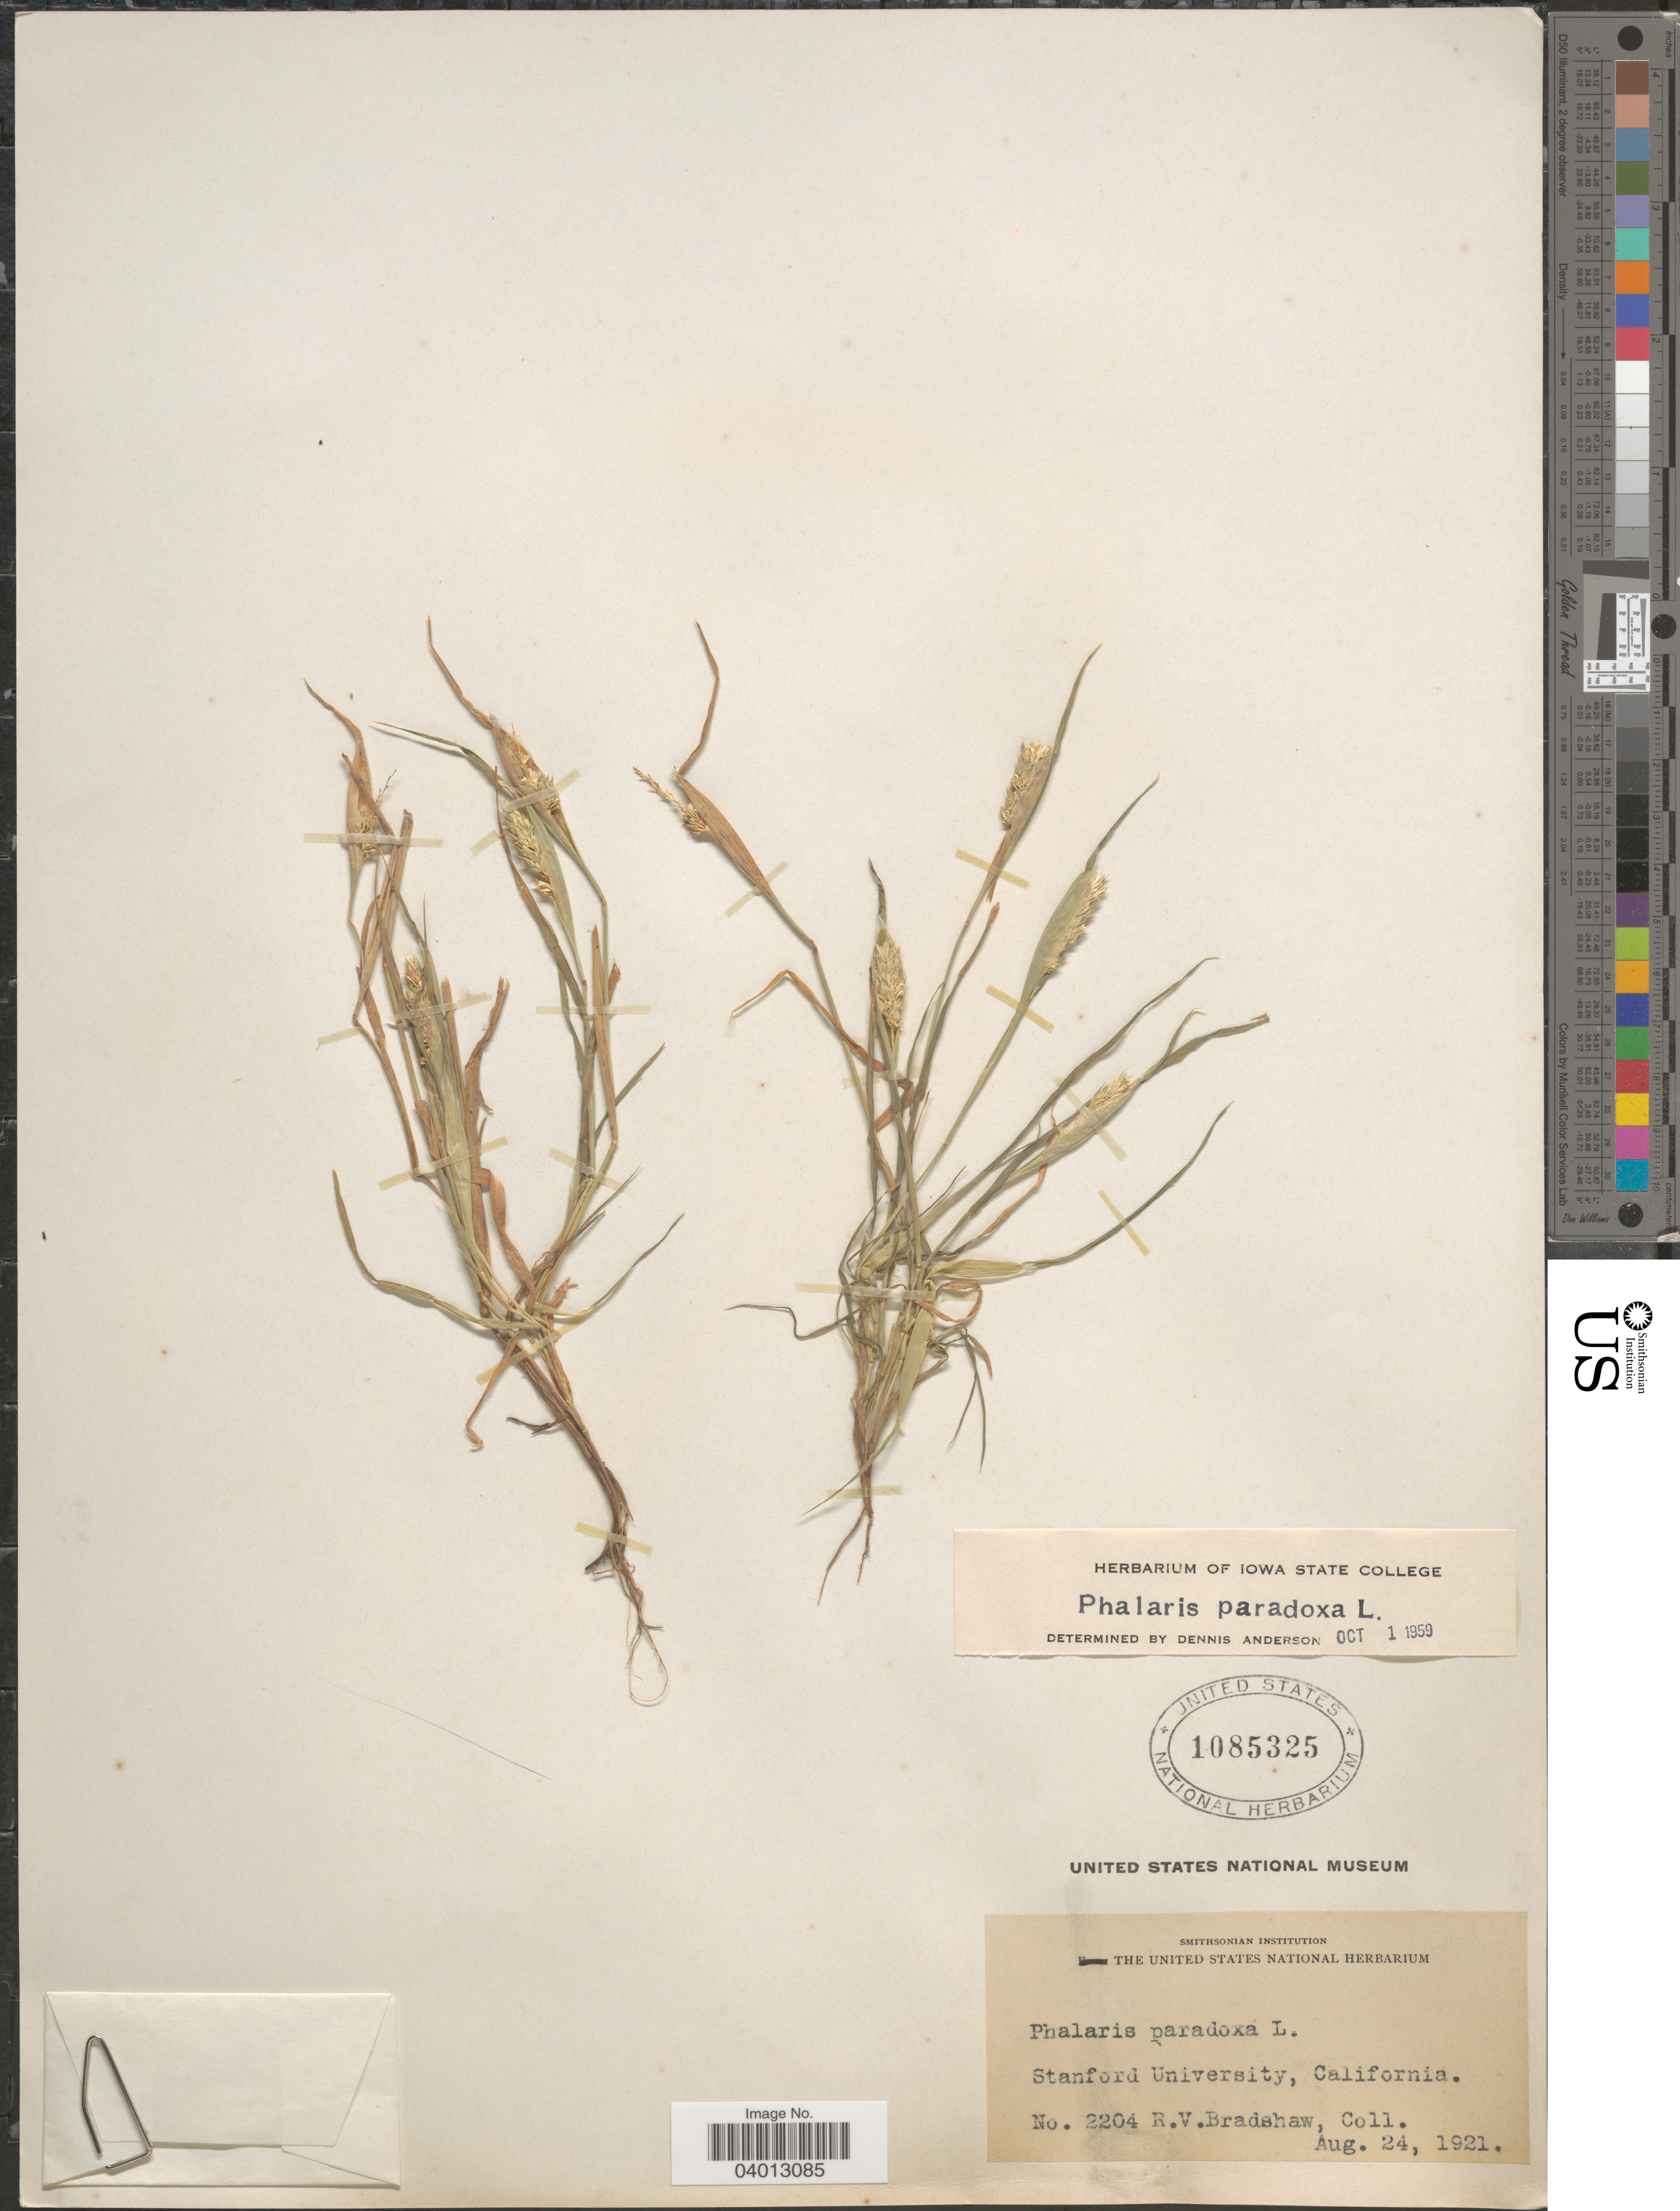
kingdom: Plantae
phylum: Tracheophyta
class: Liliopsida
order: Poales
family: Poaceae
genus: Phalaris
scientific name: Phalaris paradoxa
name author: L.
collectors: R. Bradshaw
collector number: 2204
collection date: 1921-08-24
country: United States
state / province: California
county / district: Santa Clara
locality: Stanford University.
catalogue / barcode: US 1085325